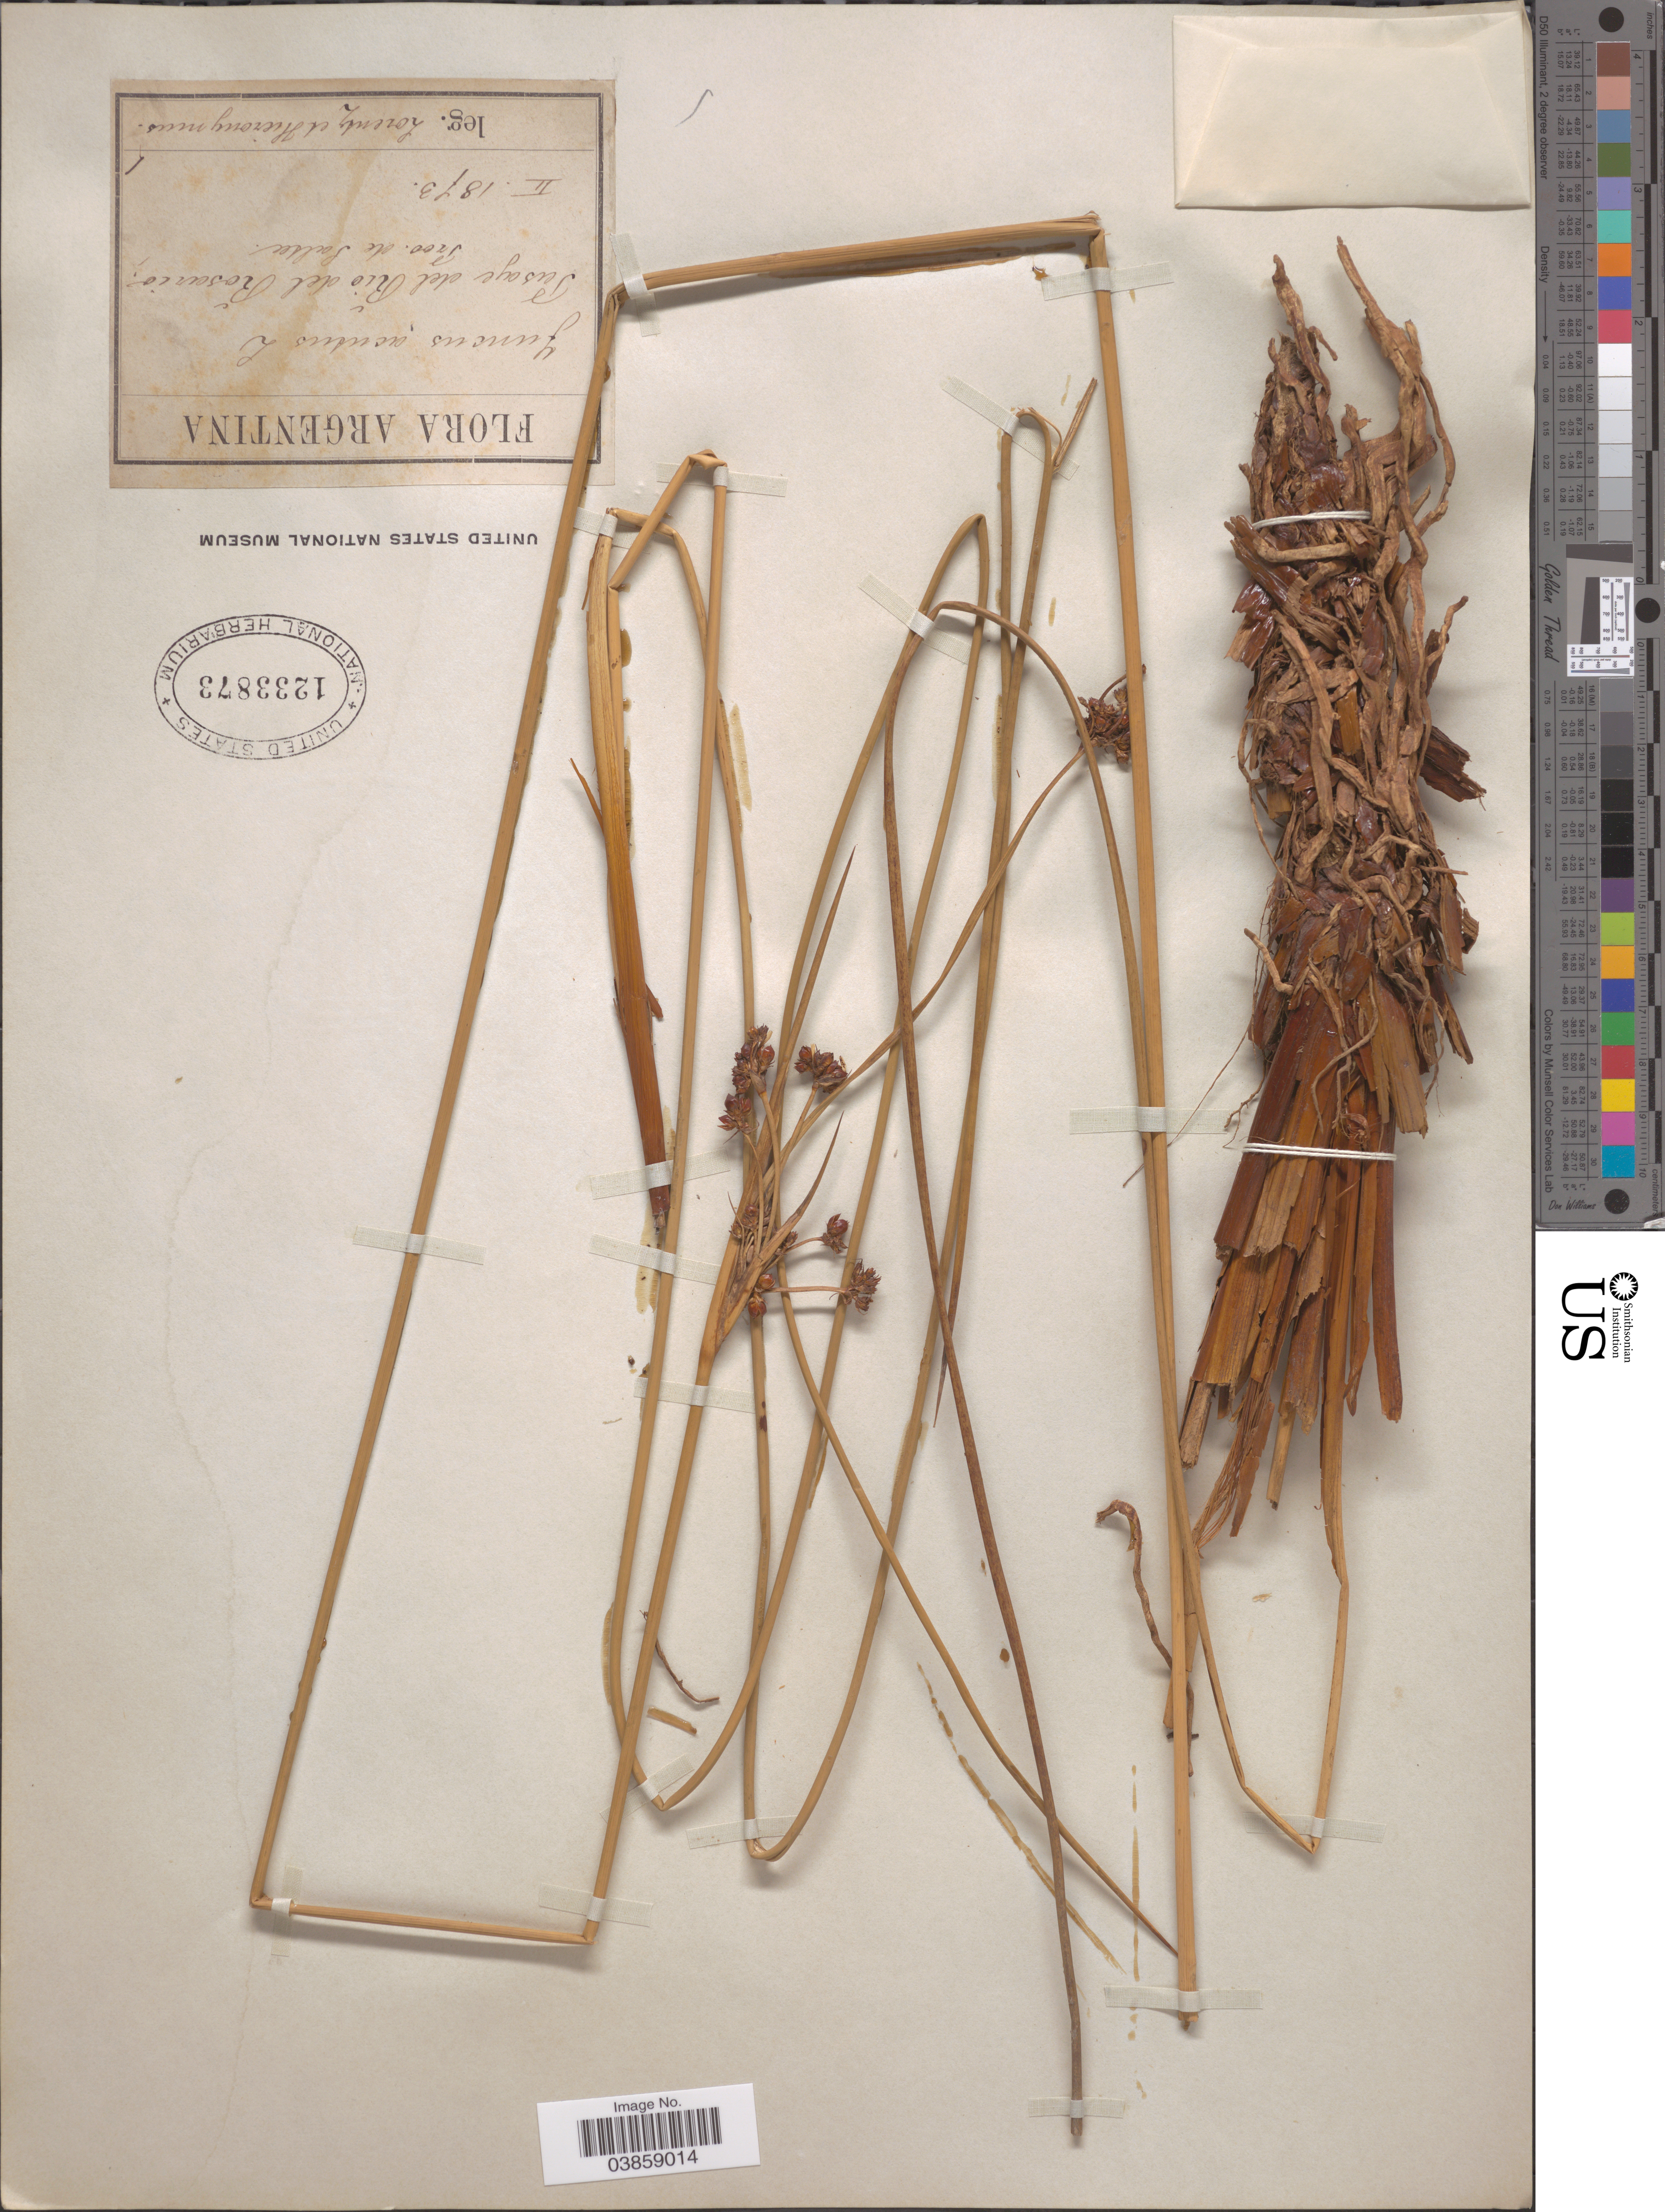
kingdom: Plantae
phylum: Tracheophyta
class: Liliopsida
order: Poales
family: Juncaceae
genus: Juncus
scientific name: Juncus acutus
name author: L.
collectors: -. Lorentz & -. Hieronymus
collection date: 1873-02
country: Argentina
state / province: Salta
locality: Pusoye del Řio del Řosario.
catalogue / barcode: US 1233873